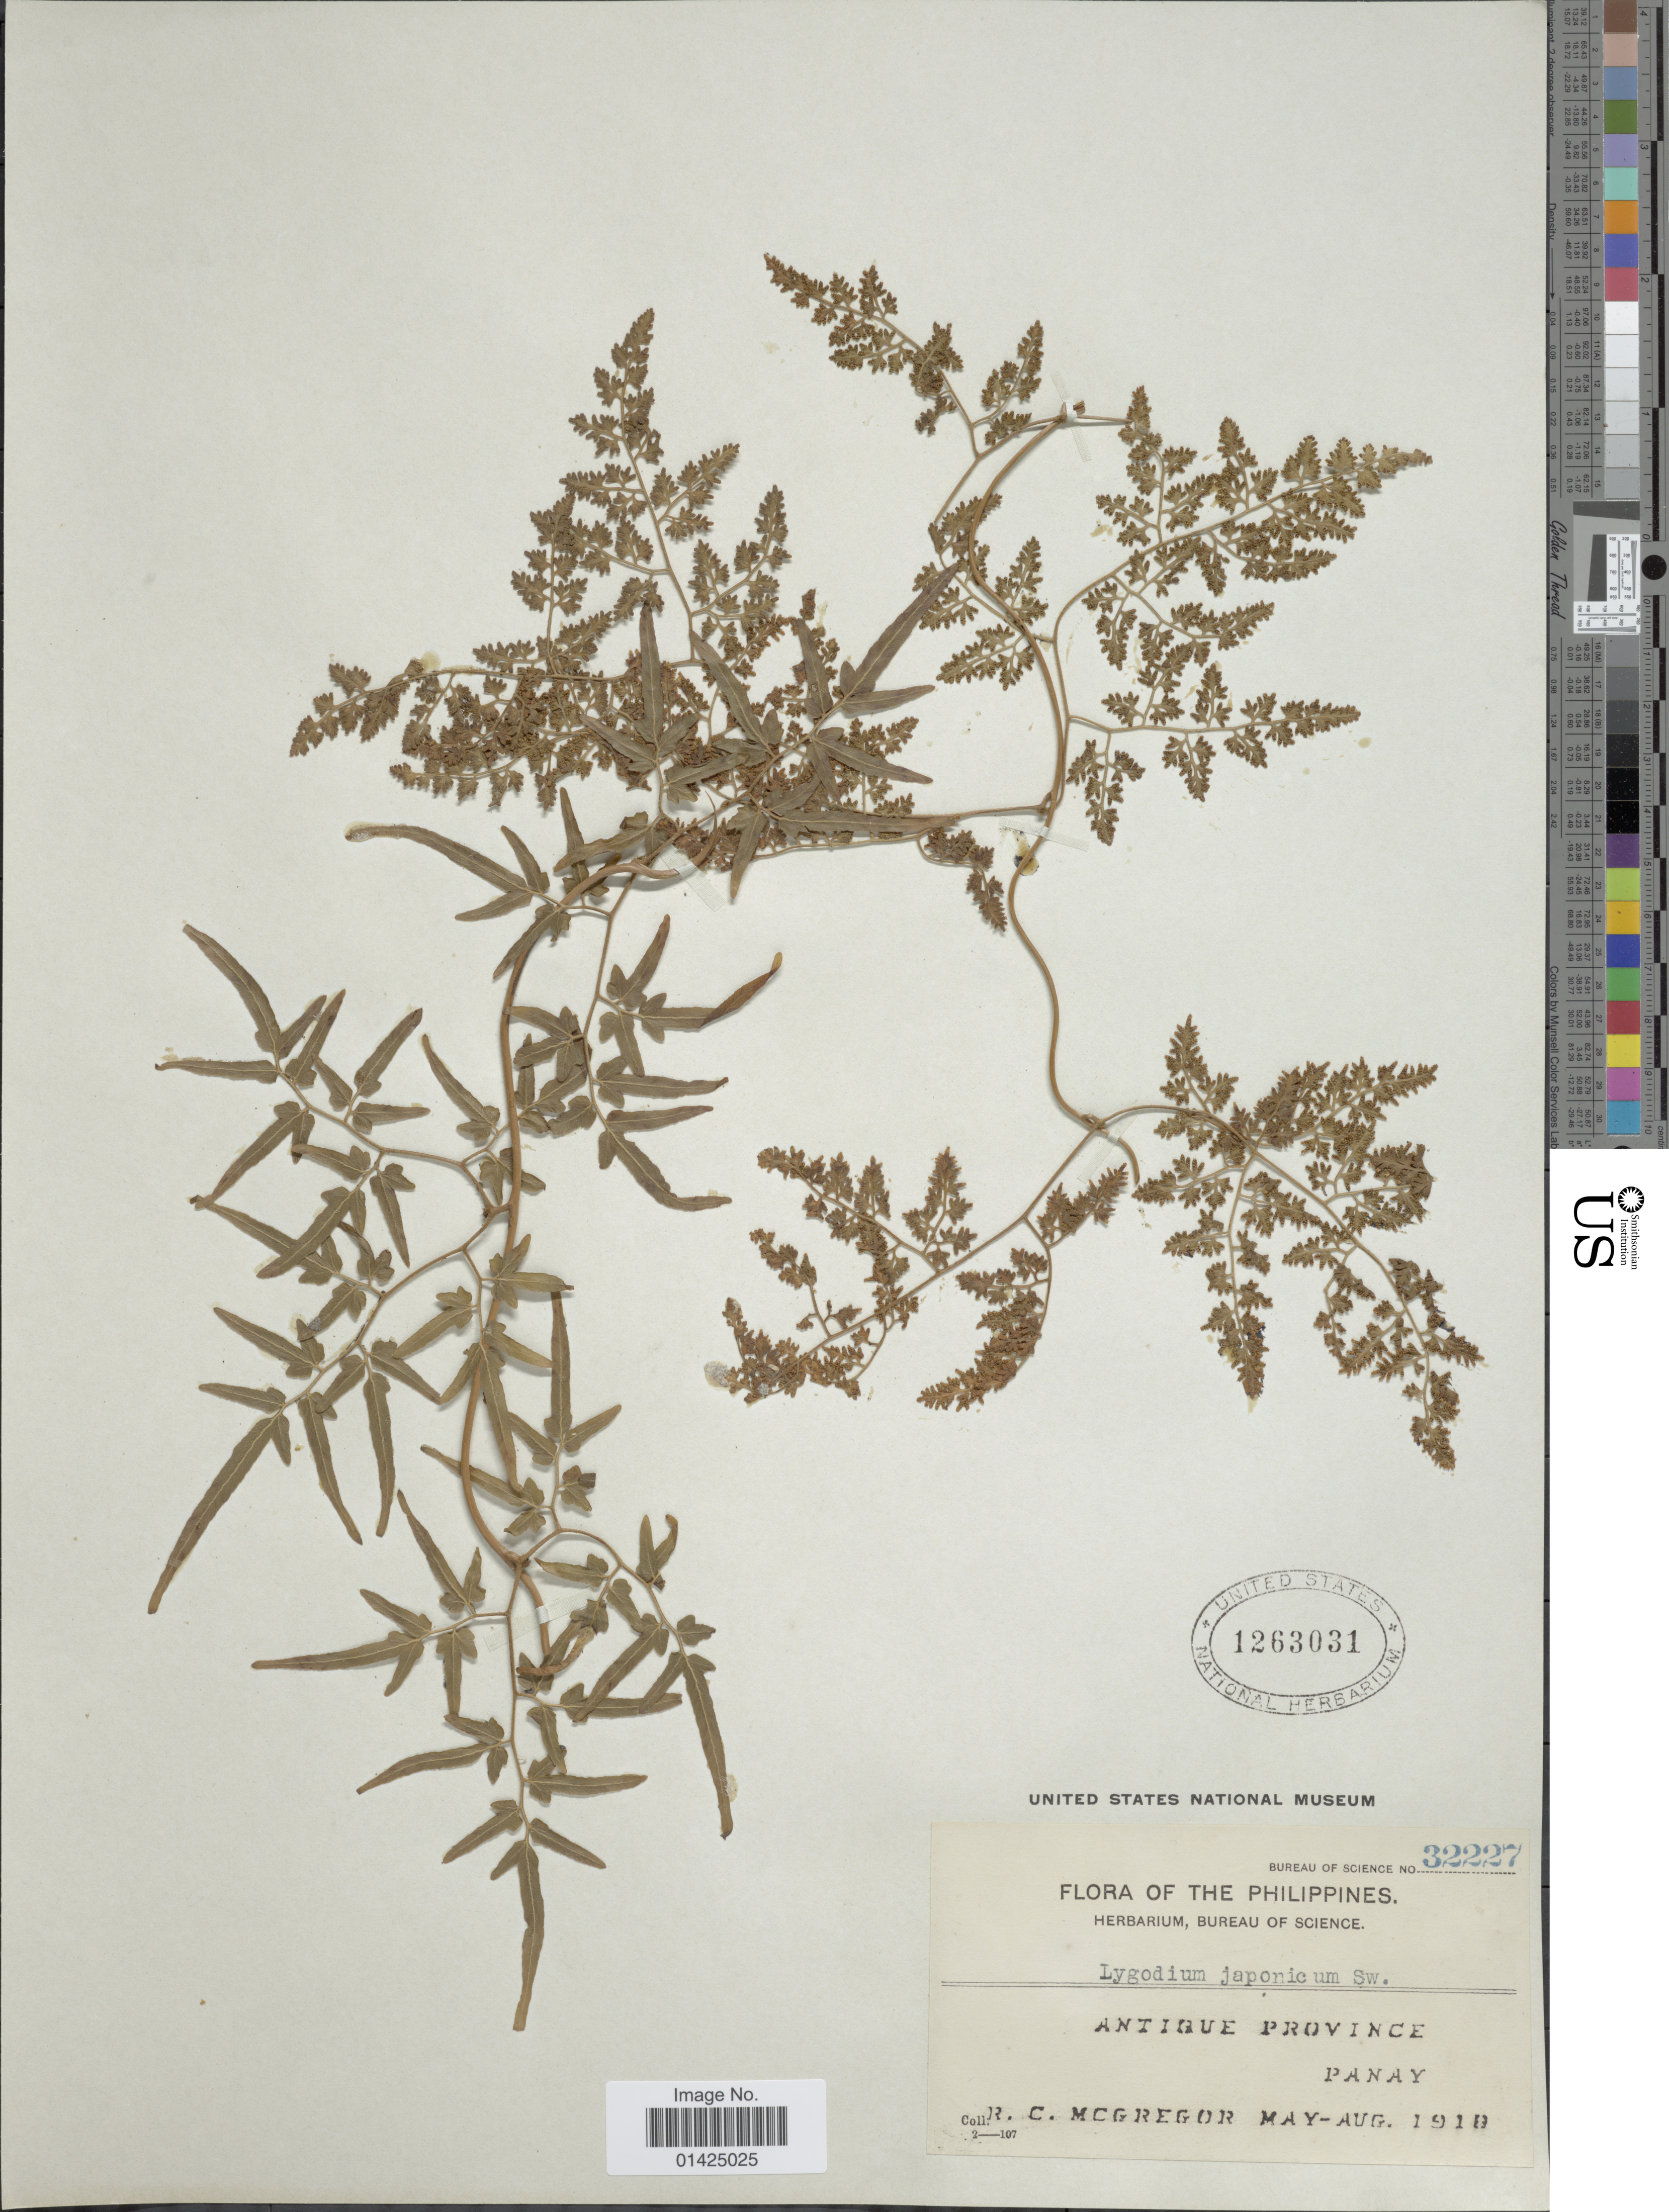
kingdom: Plantae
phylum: Tracheophyta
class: Polypodiopsida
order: Schizaeales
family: Lygodiaceae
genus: Lygodium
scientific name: Lygodium japonicum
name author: (Thunb.) Sw.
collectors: R. C. McGregor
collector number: Bureau Of Science 32227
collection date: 1918-05/1918-08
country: Philippines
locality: Antique Province, Panay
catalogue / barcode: US 1263031